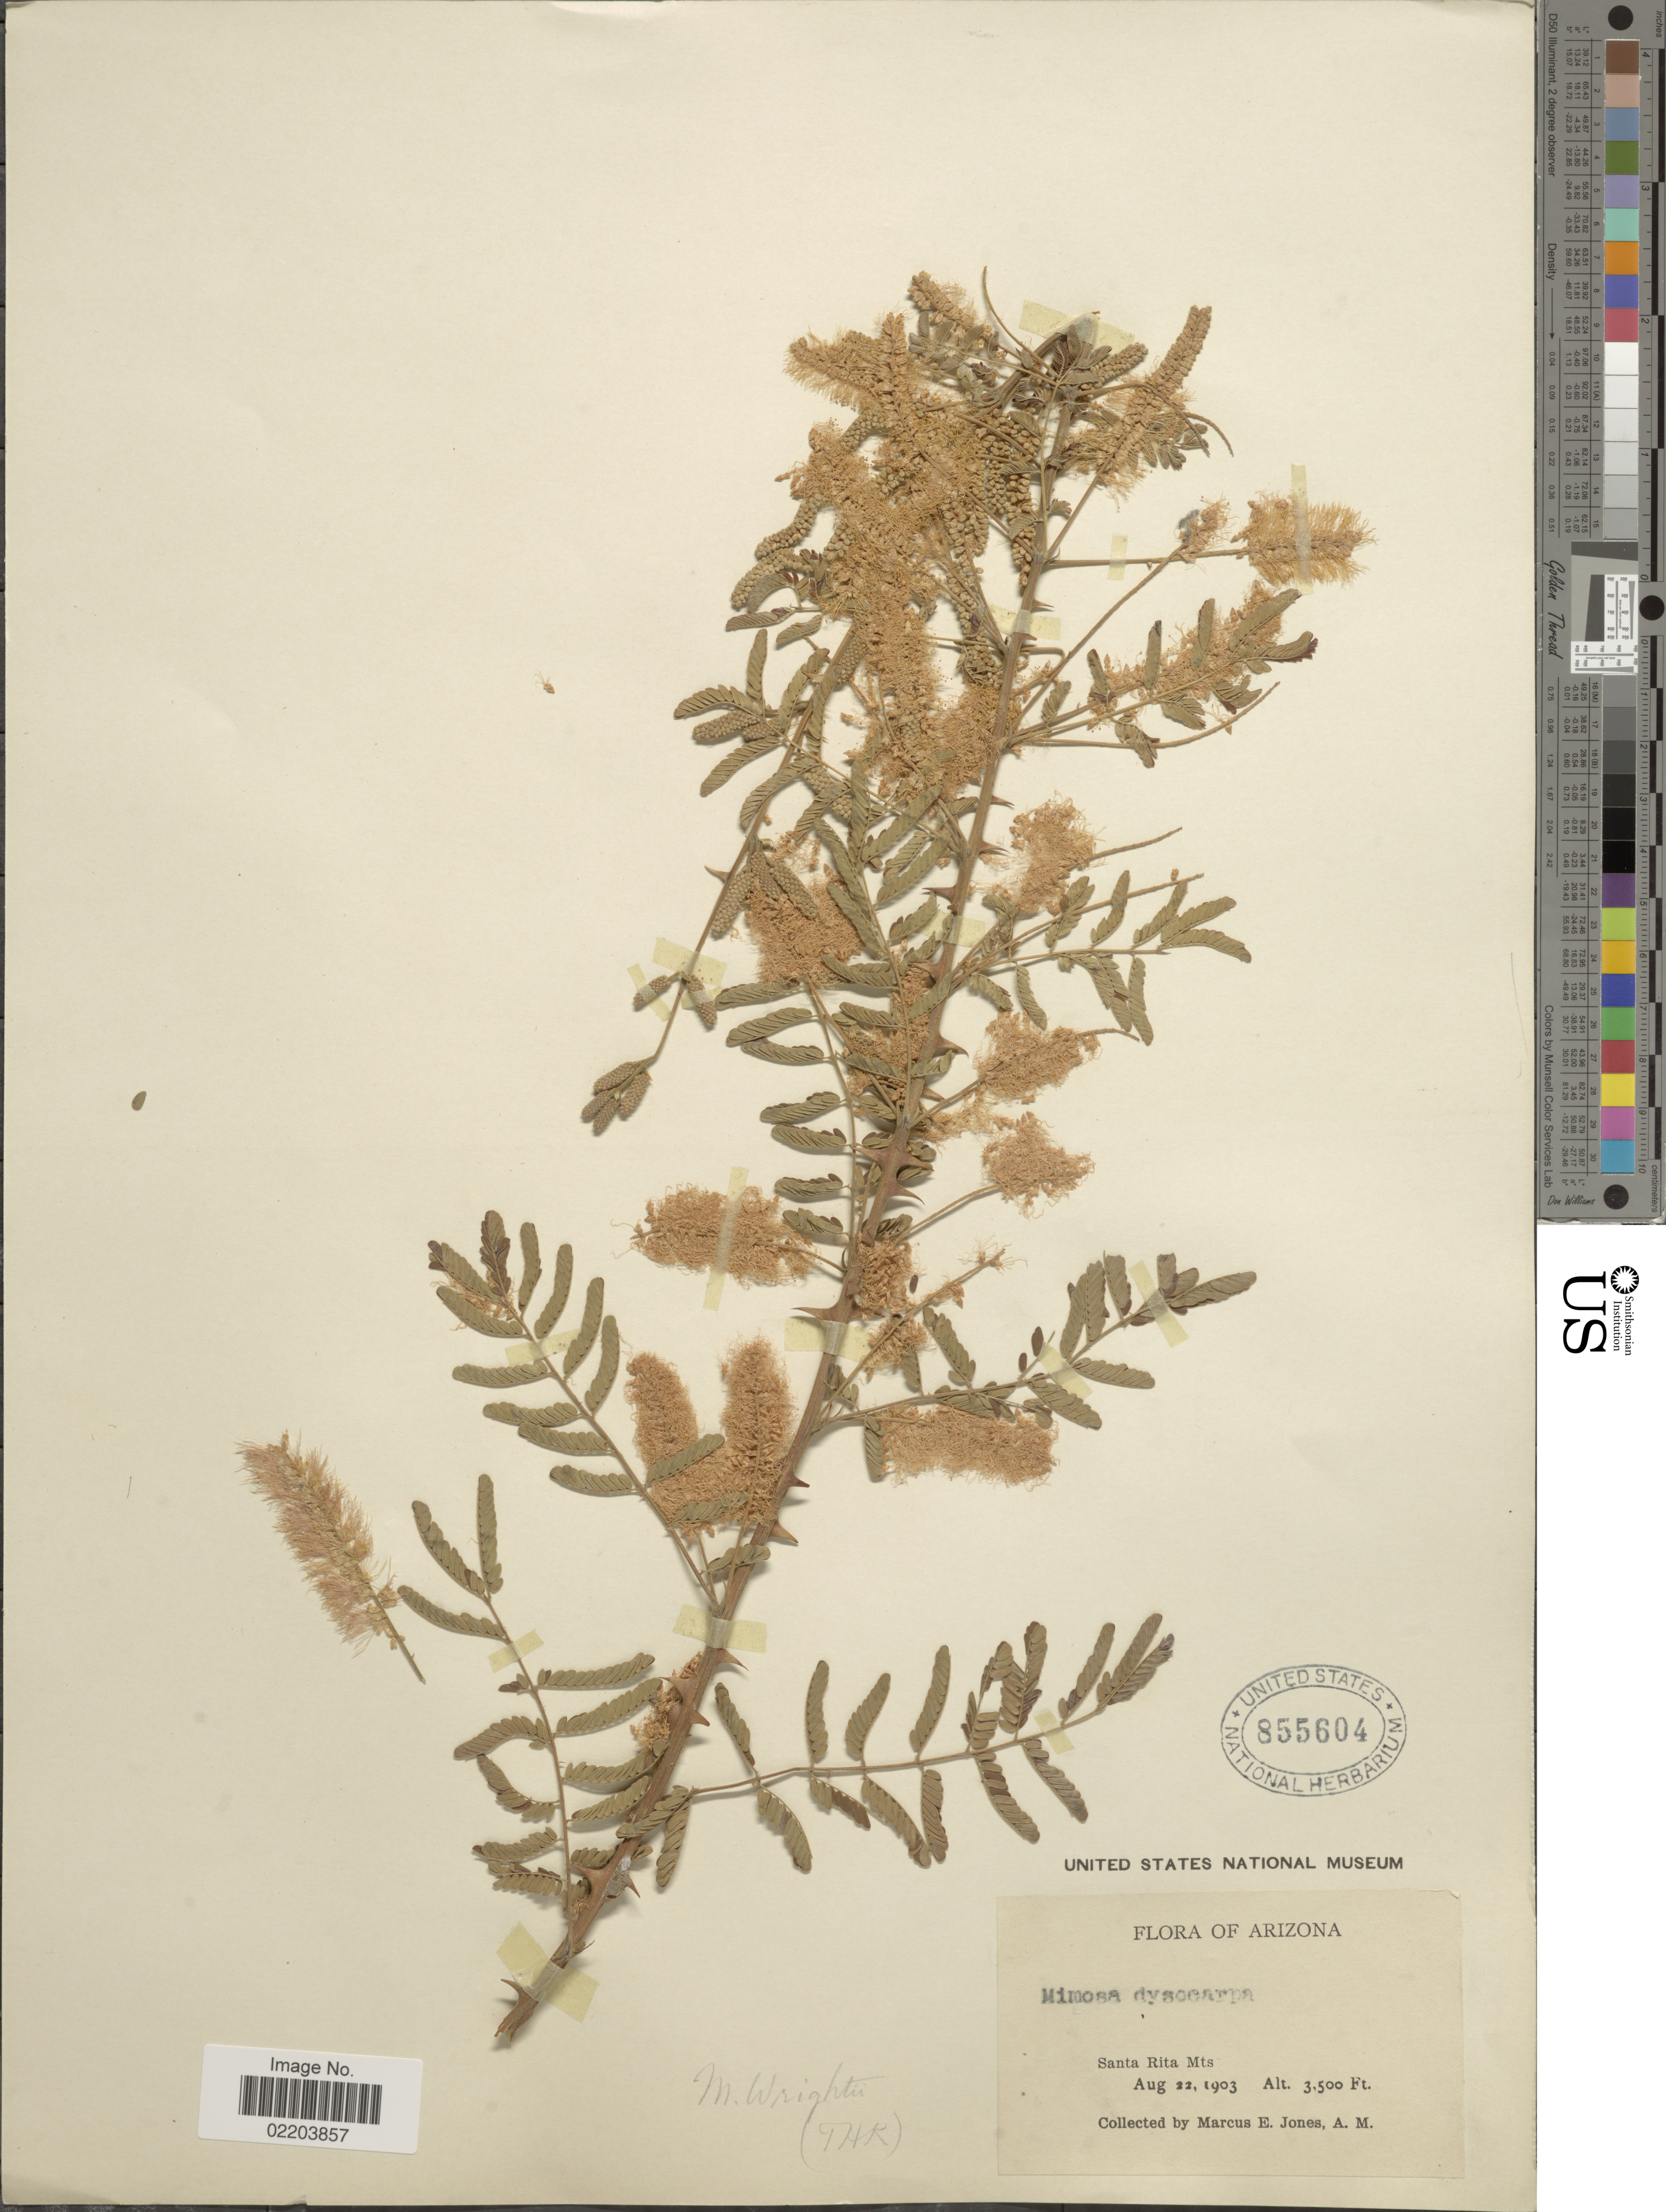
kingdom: Plantae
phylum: Tracheophyta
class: Magnoliopsida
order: Fabales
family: Fabaceae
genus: Mimosa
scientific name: Mimosa wrightii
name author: A. Gray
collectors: M. E. Jones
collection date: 1903-08-22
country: United States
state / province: Arizona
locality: Santa Rita Mts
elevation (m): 1067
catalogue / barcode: US 855604